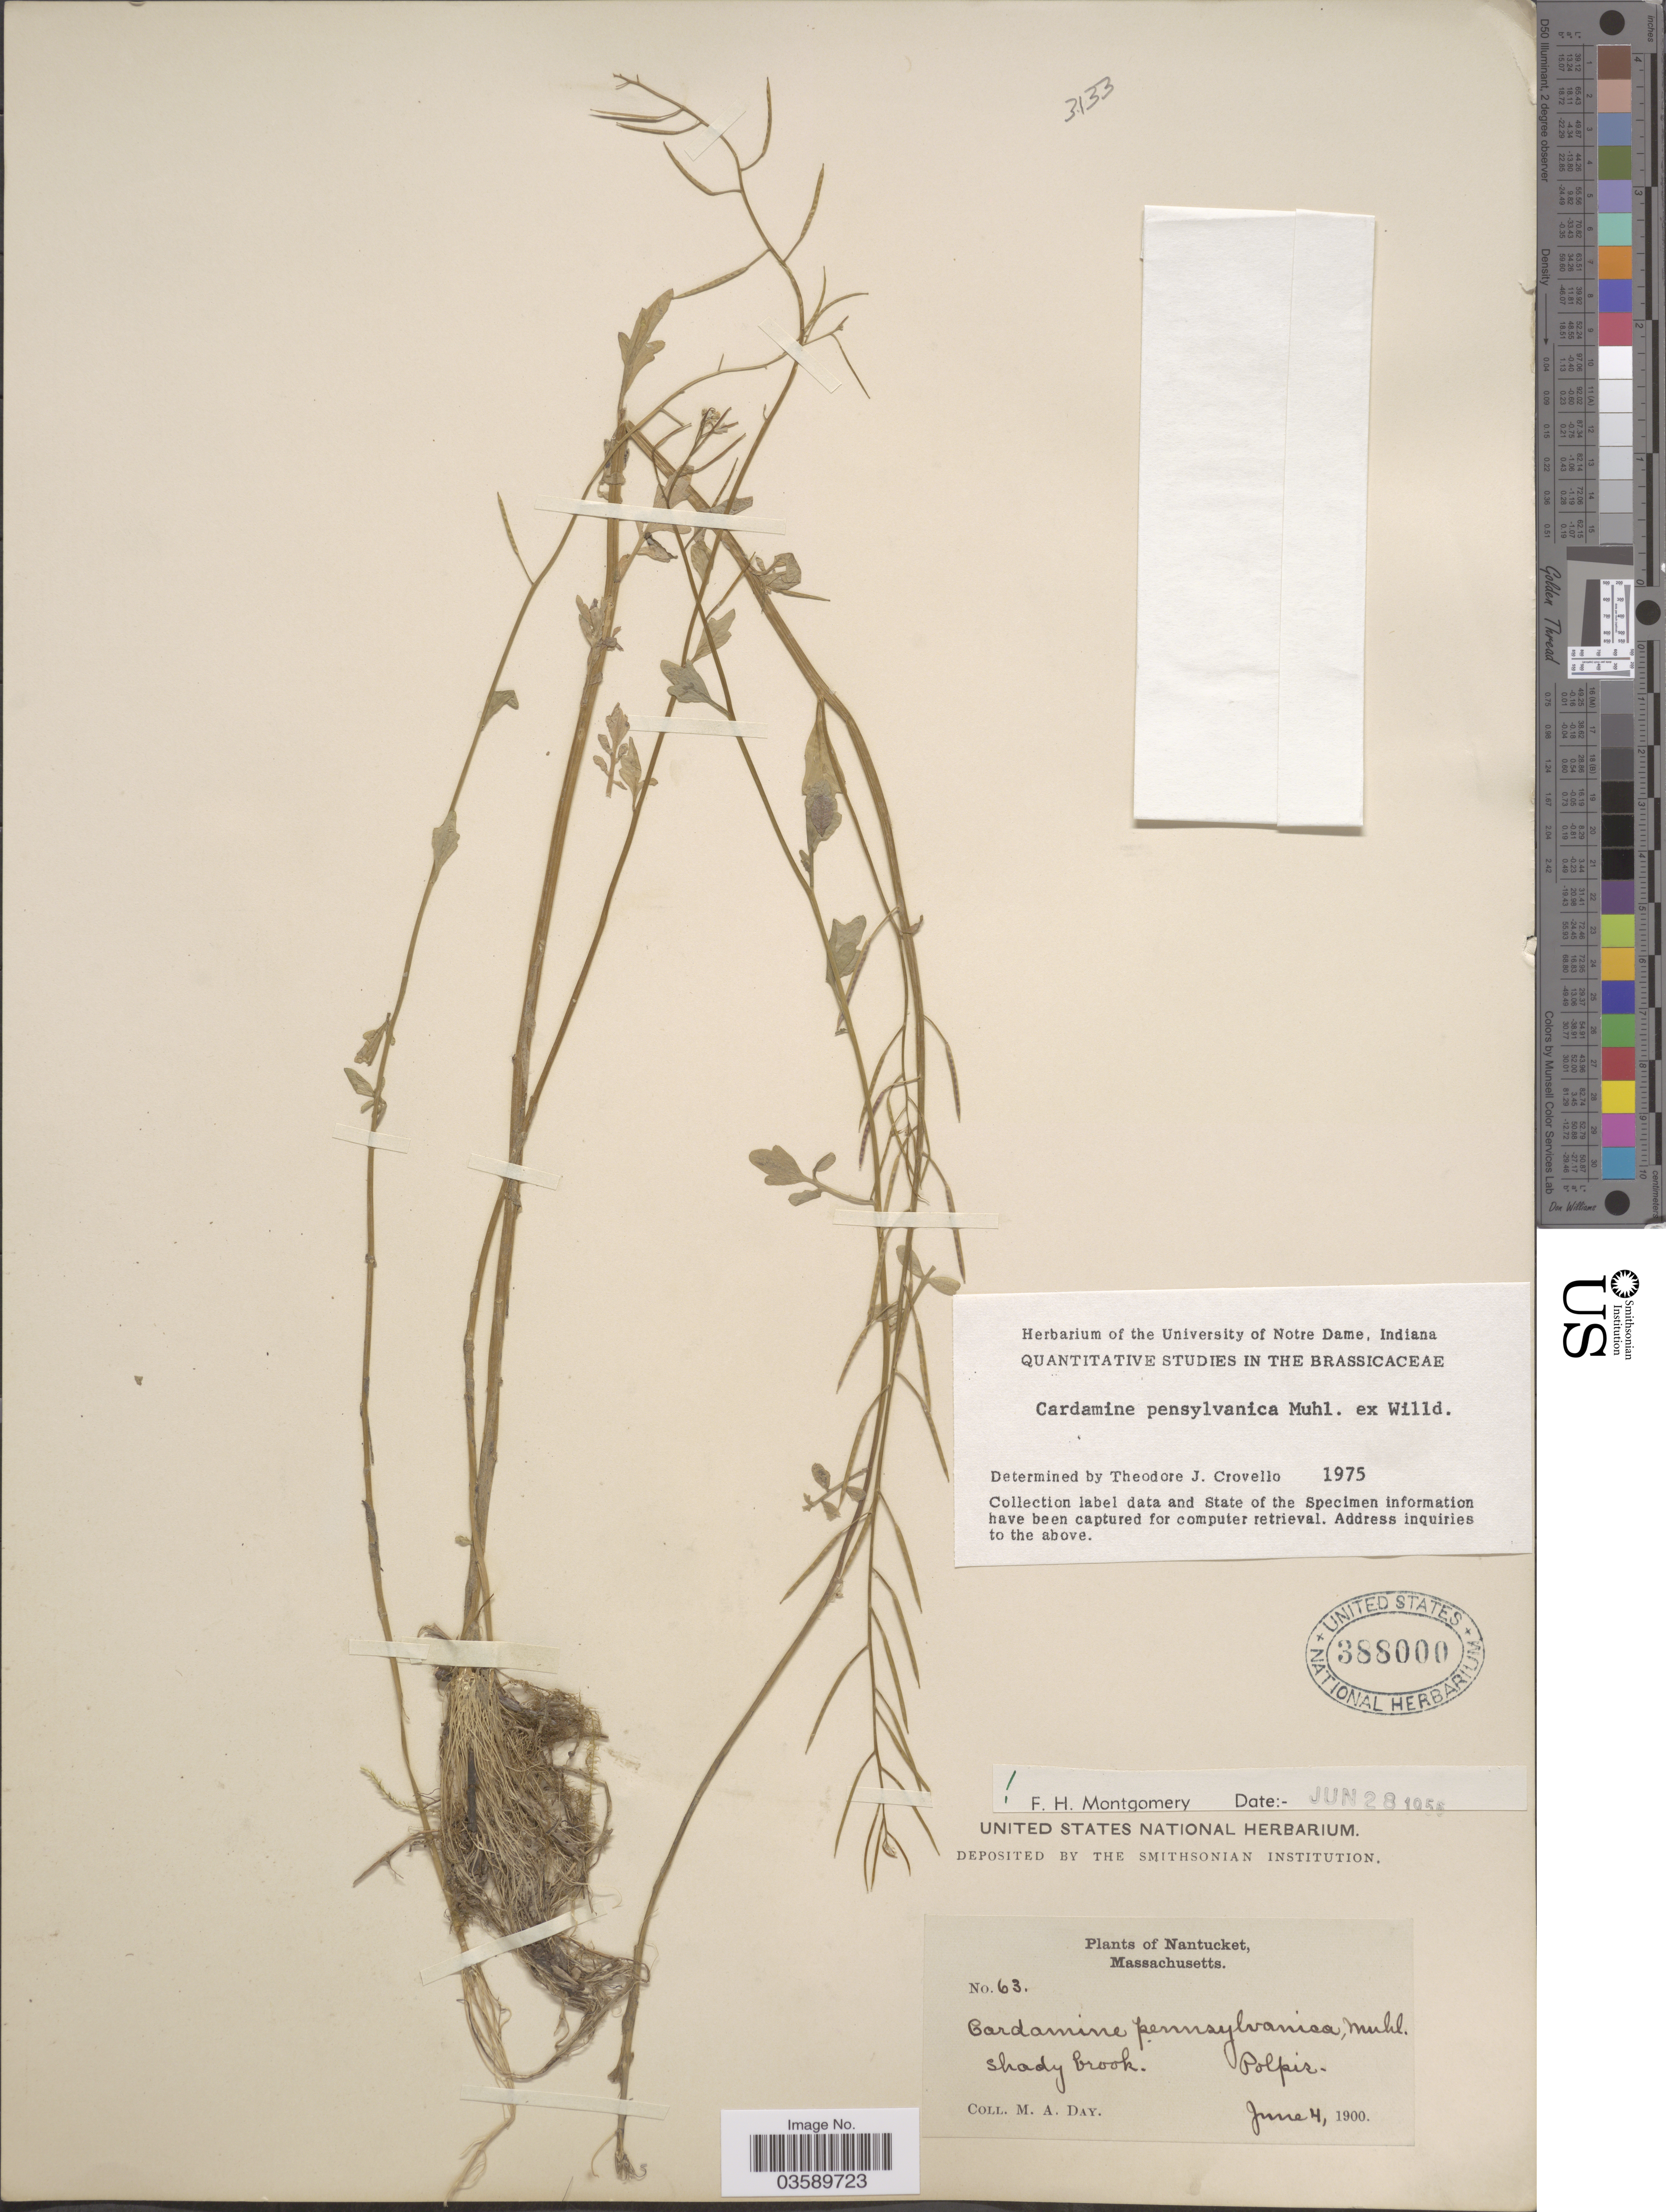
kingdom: Plantae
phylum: Tracheophyta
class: Magnoliopsida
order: Brassicales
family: Brassicaceae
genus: Cardamine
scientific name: Cardamine pensylvanica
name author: Muhl. ex Willd.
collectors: M. Day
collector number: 63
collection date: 1900-06-04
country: United States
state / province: Massachusetts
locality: Nantucket. Shady brook. Polpis.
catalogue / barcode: US 388000